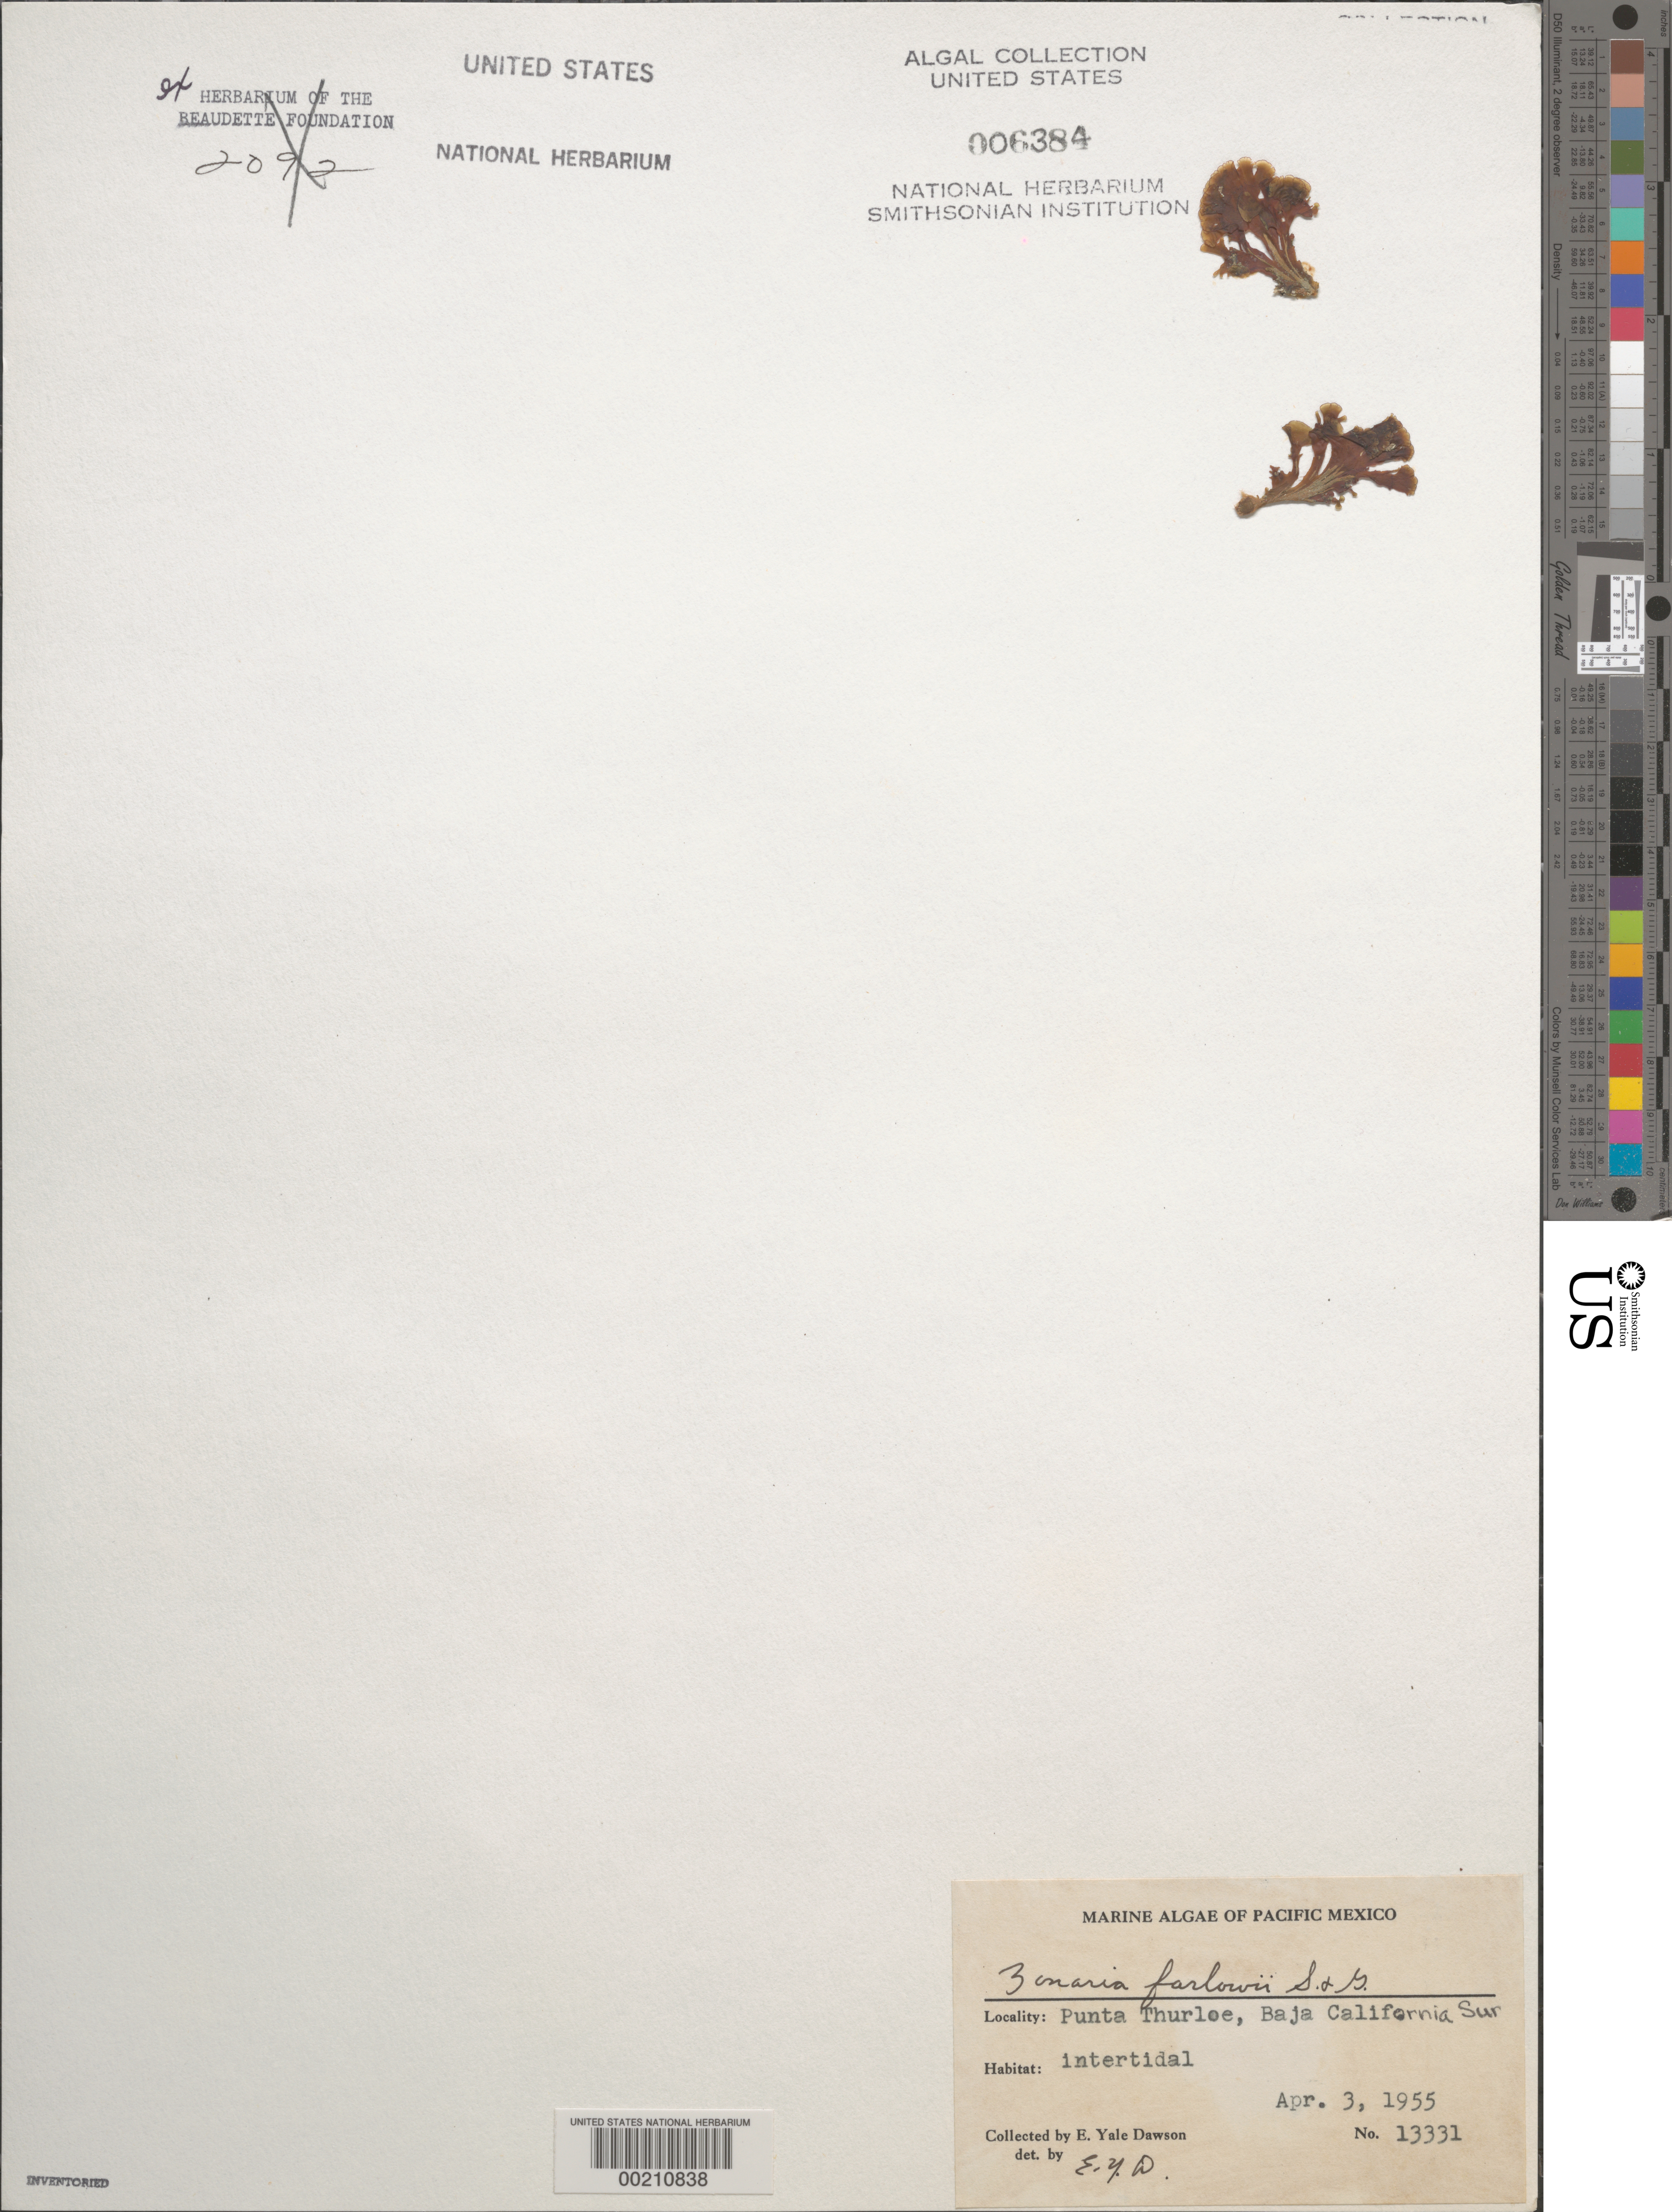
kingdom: Chromista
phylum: Ochrophyta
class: Phaeophyceae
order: Dictyotales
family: Dictyotaceae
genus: Zonaria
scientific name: Zonaria farlowii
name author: Setch. & N.L. Gardner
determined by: Dawson, E. Y.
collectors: E. Y. Dawson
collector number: EYD 13331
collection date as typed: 03 Apr 1955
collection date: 1955-04-03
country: Mexico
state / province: Baja California Sur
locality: Punta Thurloe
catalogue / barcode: US 6384